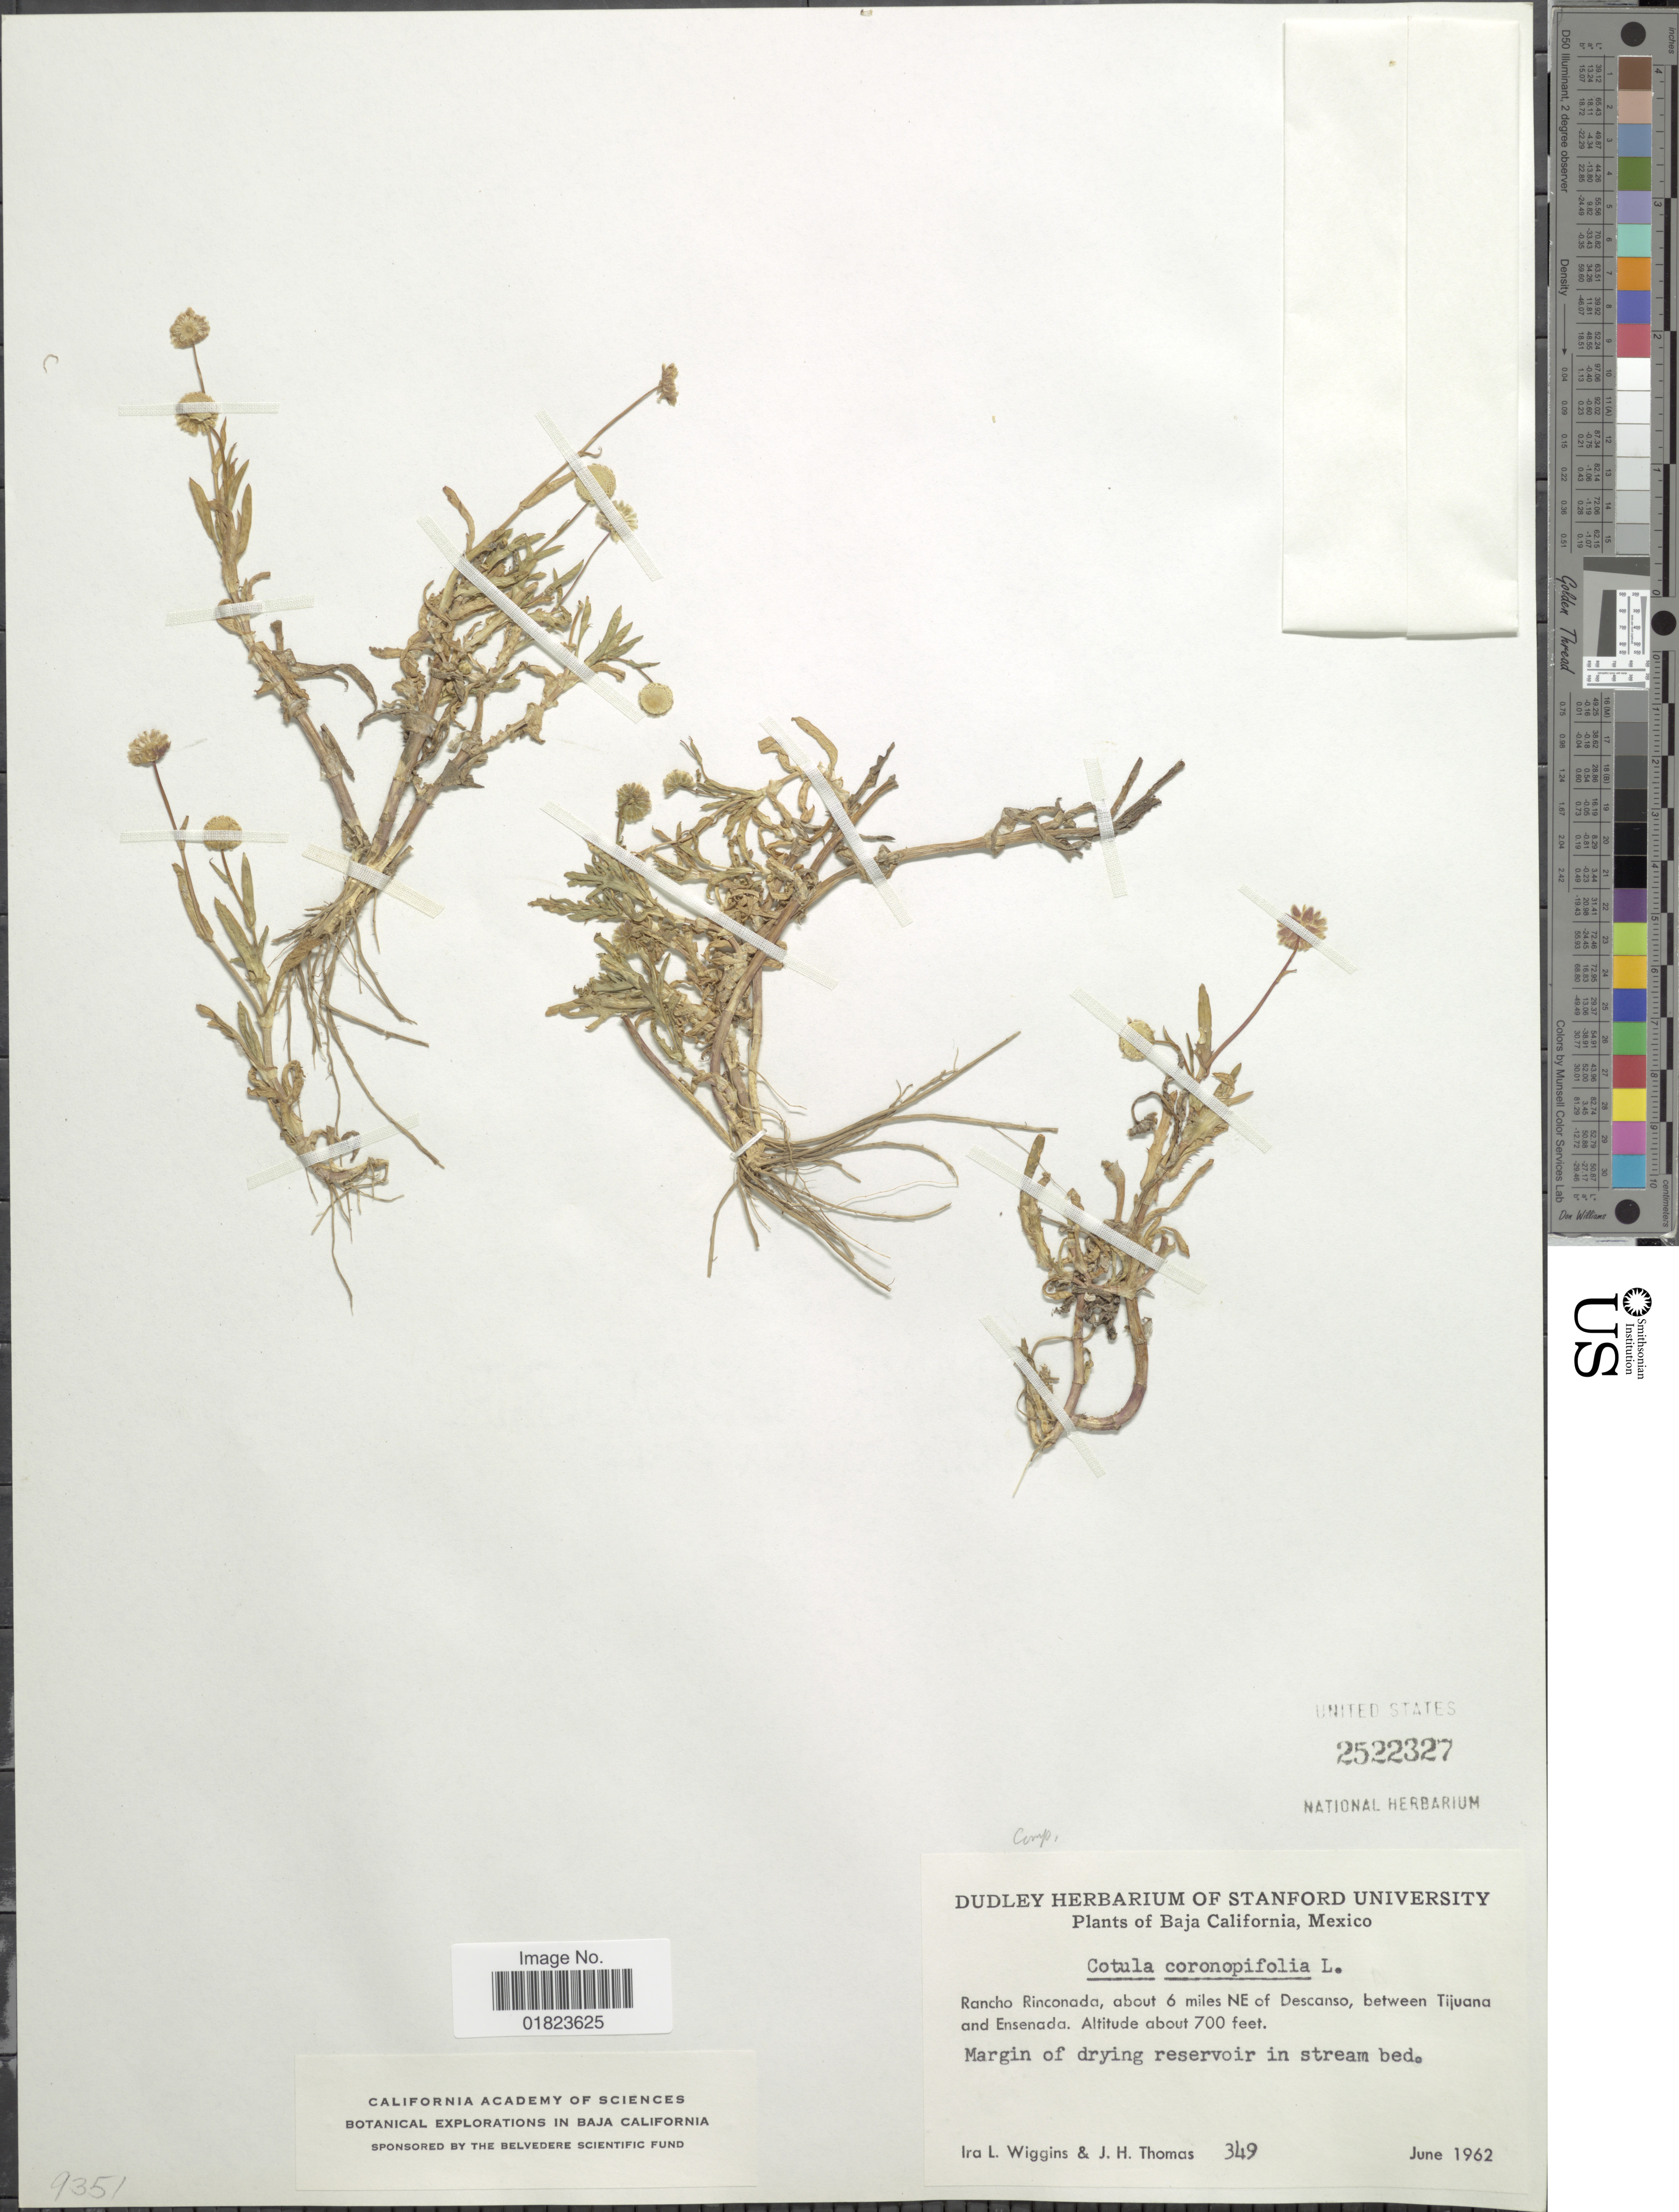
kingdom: Plantae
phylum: Tracheophyta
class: Magnoliopsida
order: Asterales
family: Asteraceae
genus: Cotula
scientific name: Cotula coronopifolia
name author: L.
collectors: I. L. Wiggins & J. H. Thomas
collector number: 349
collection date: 1962-06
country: Mexico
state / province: Baja California Norte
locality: Baja California, Rancho Rinconada, about 6 miles NE of Descanso, between Tijuana and Ensenada.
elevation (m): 213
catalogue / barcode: US 2522327